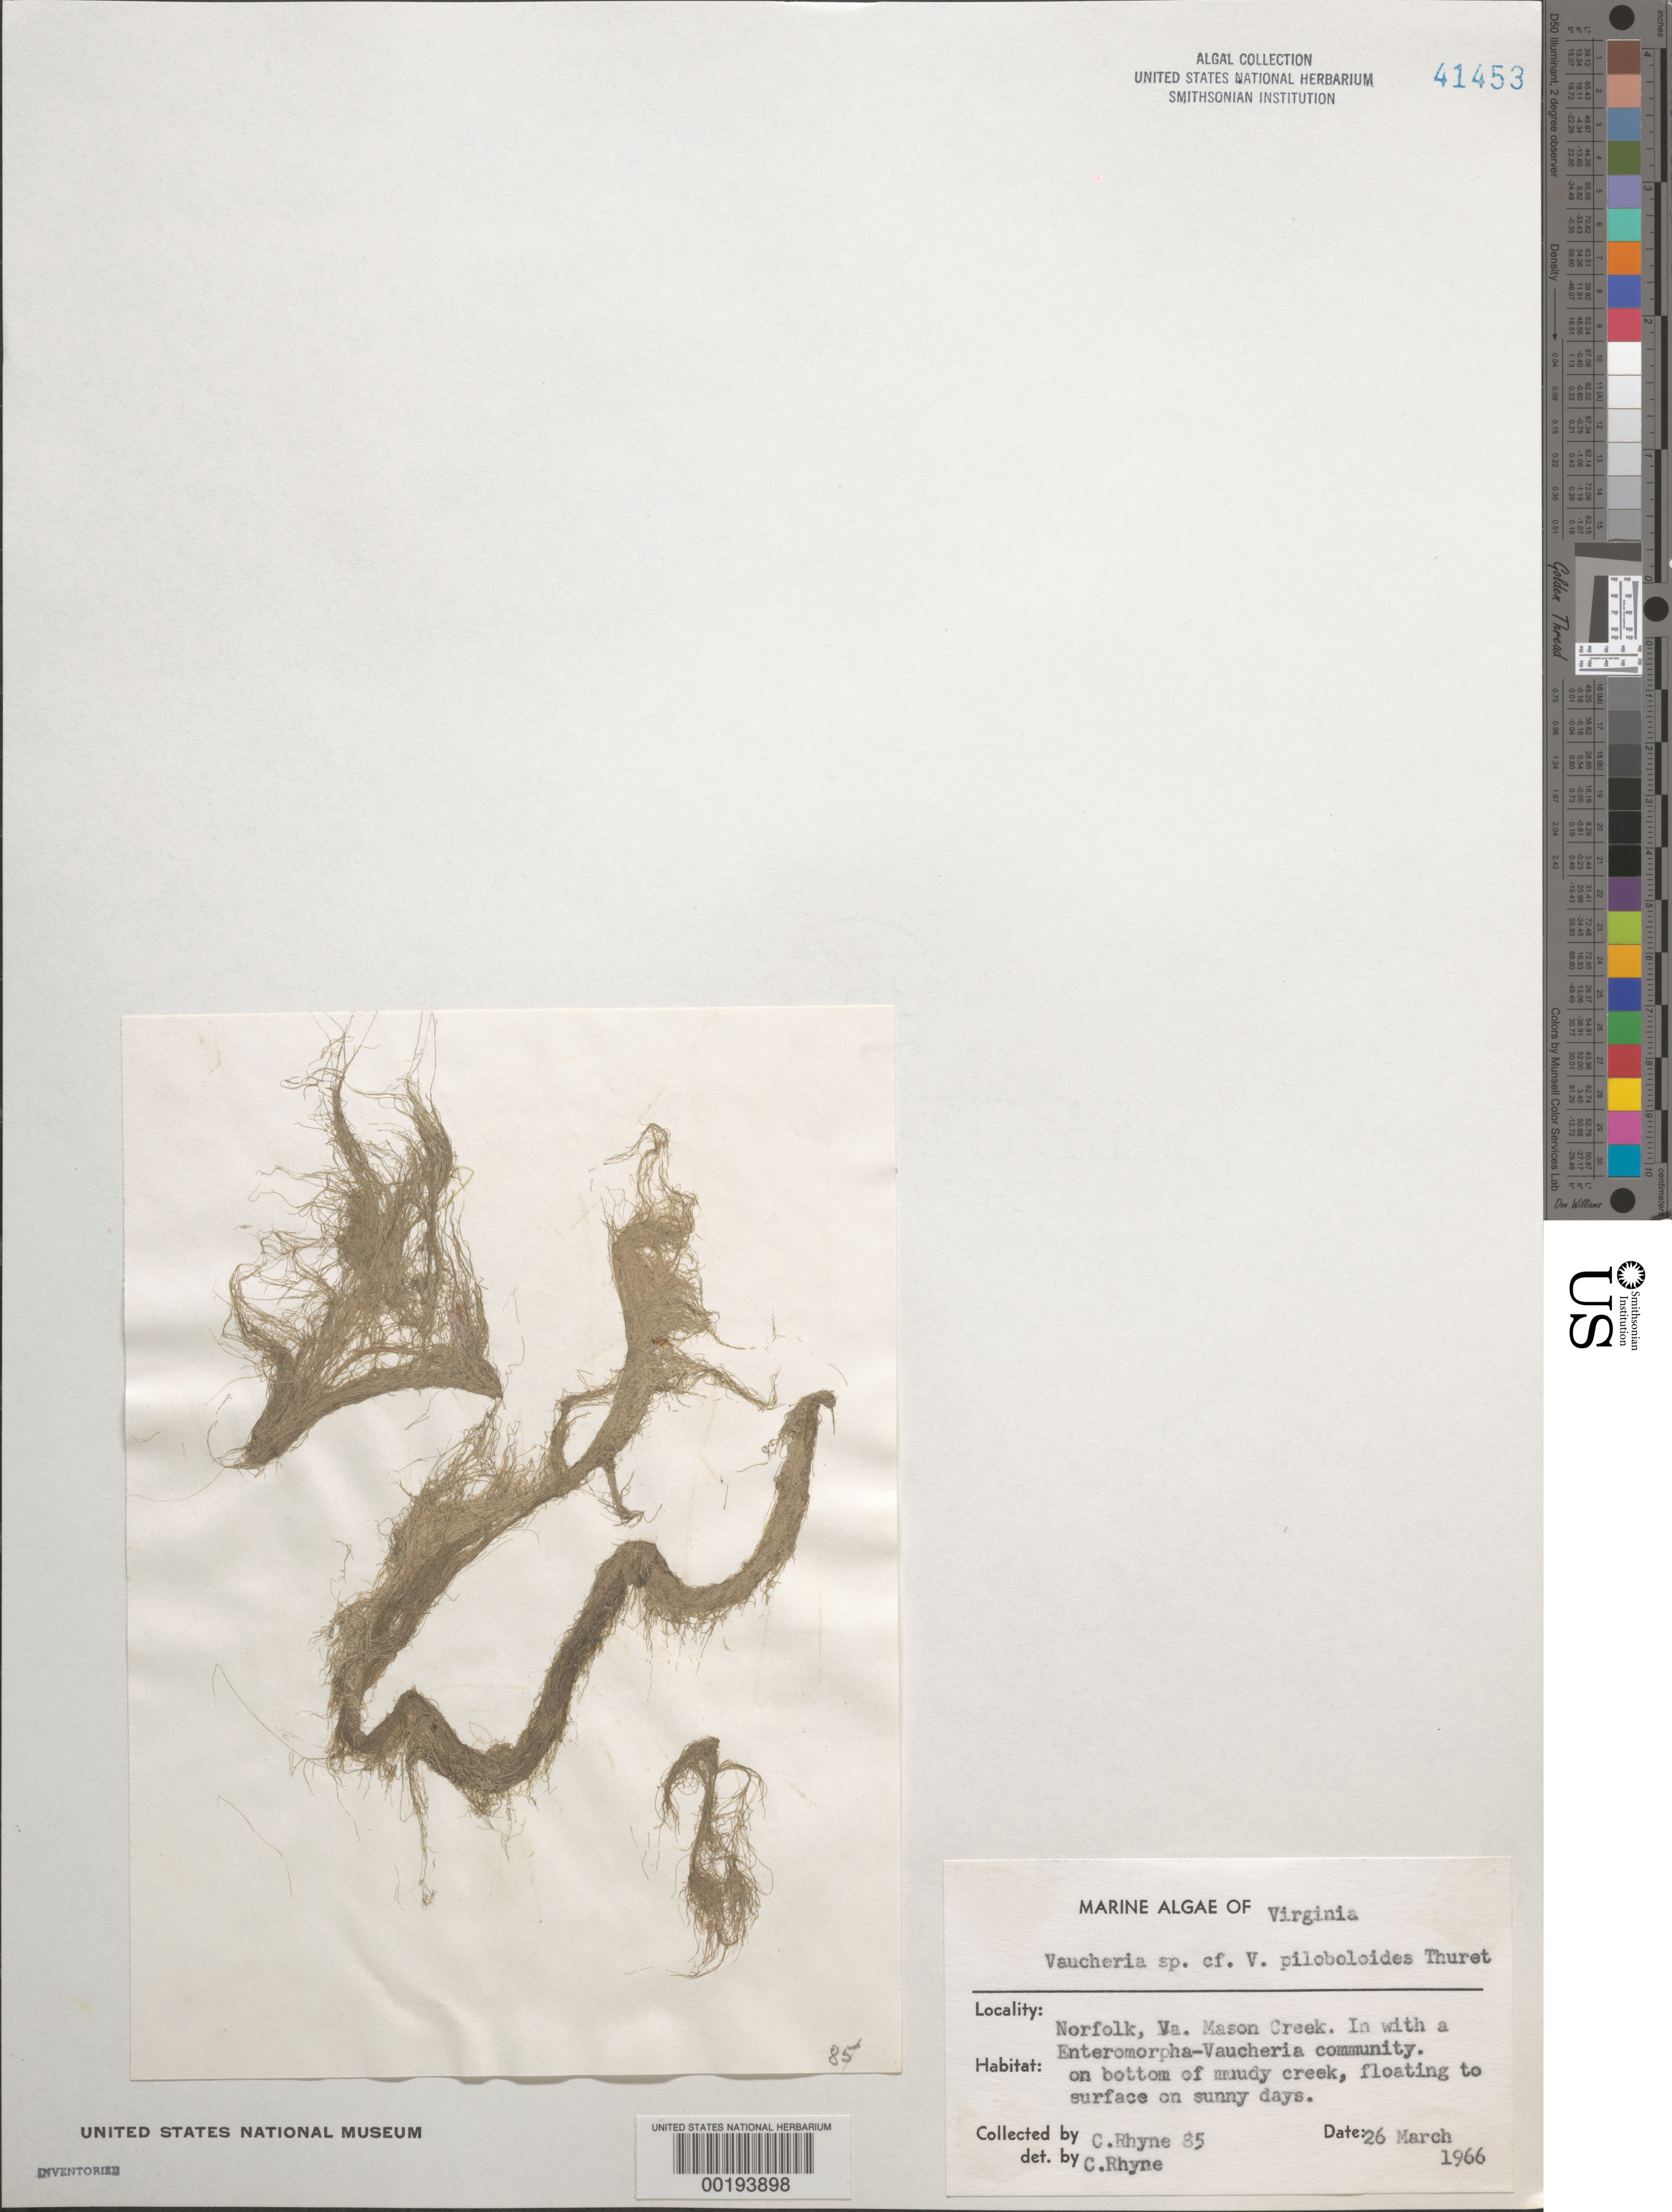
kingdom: Chromista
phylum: Ochrophyta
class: Xanthophyceae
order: Vaucheriales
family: Vaucheriaceae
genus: Vaucheria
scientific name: Vaucheria piloboloides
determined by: Rhyne, C. F.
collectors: C. Rhyne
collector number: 85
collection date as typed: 26 Mar 1966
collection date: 1966-03-26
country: United States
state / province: Virginia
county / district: City of Norfolk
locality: Norfolk, Mason Creek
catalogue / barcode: US 41453